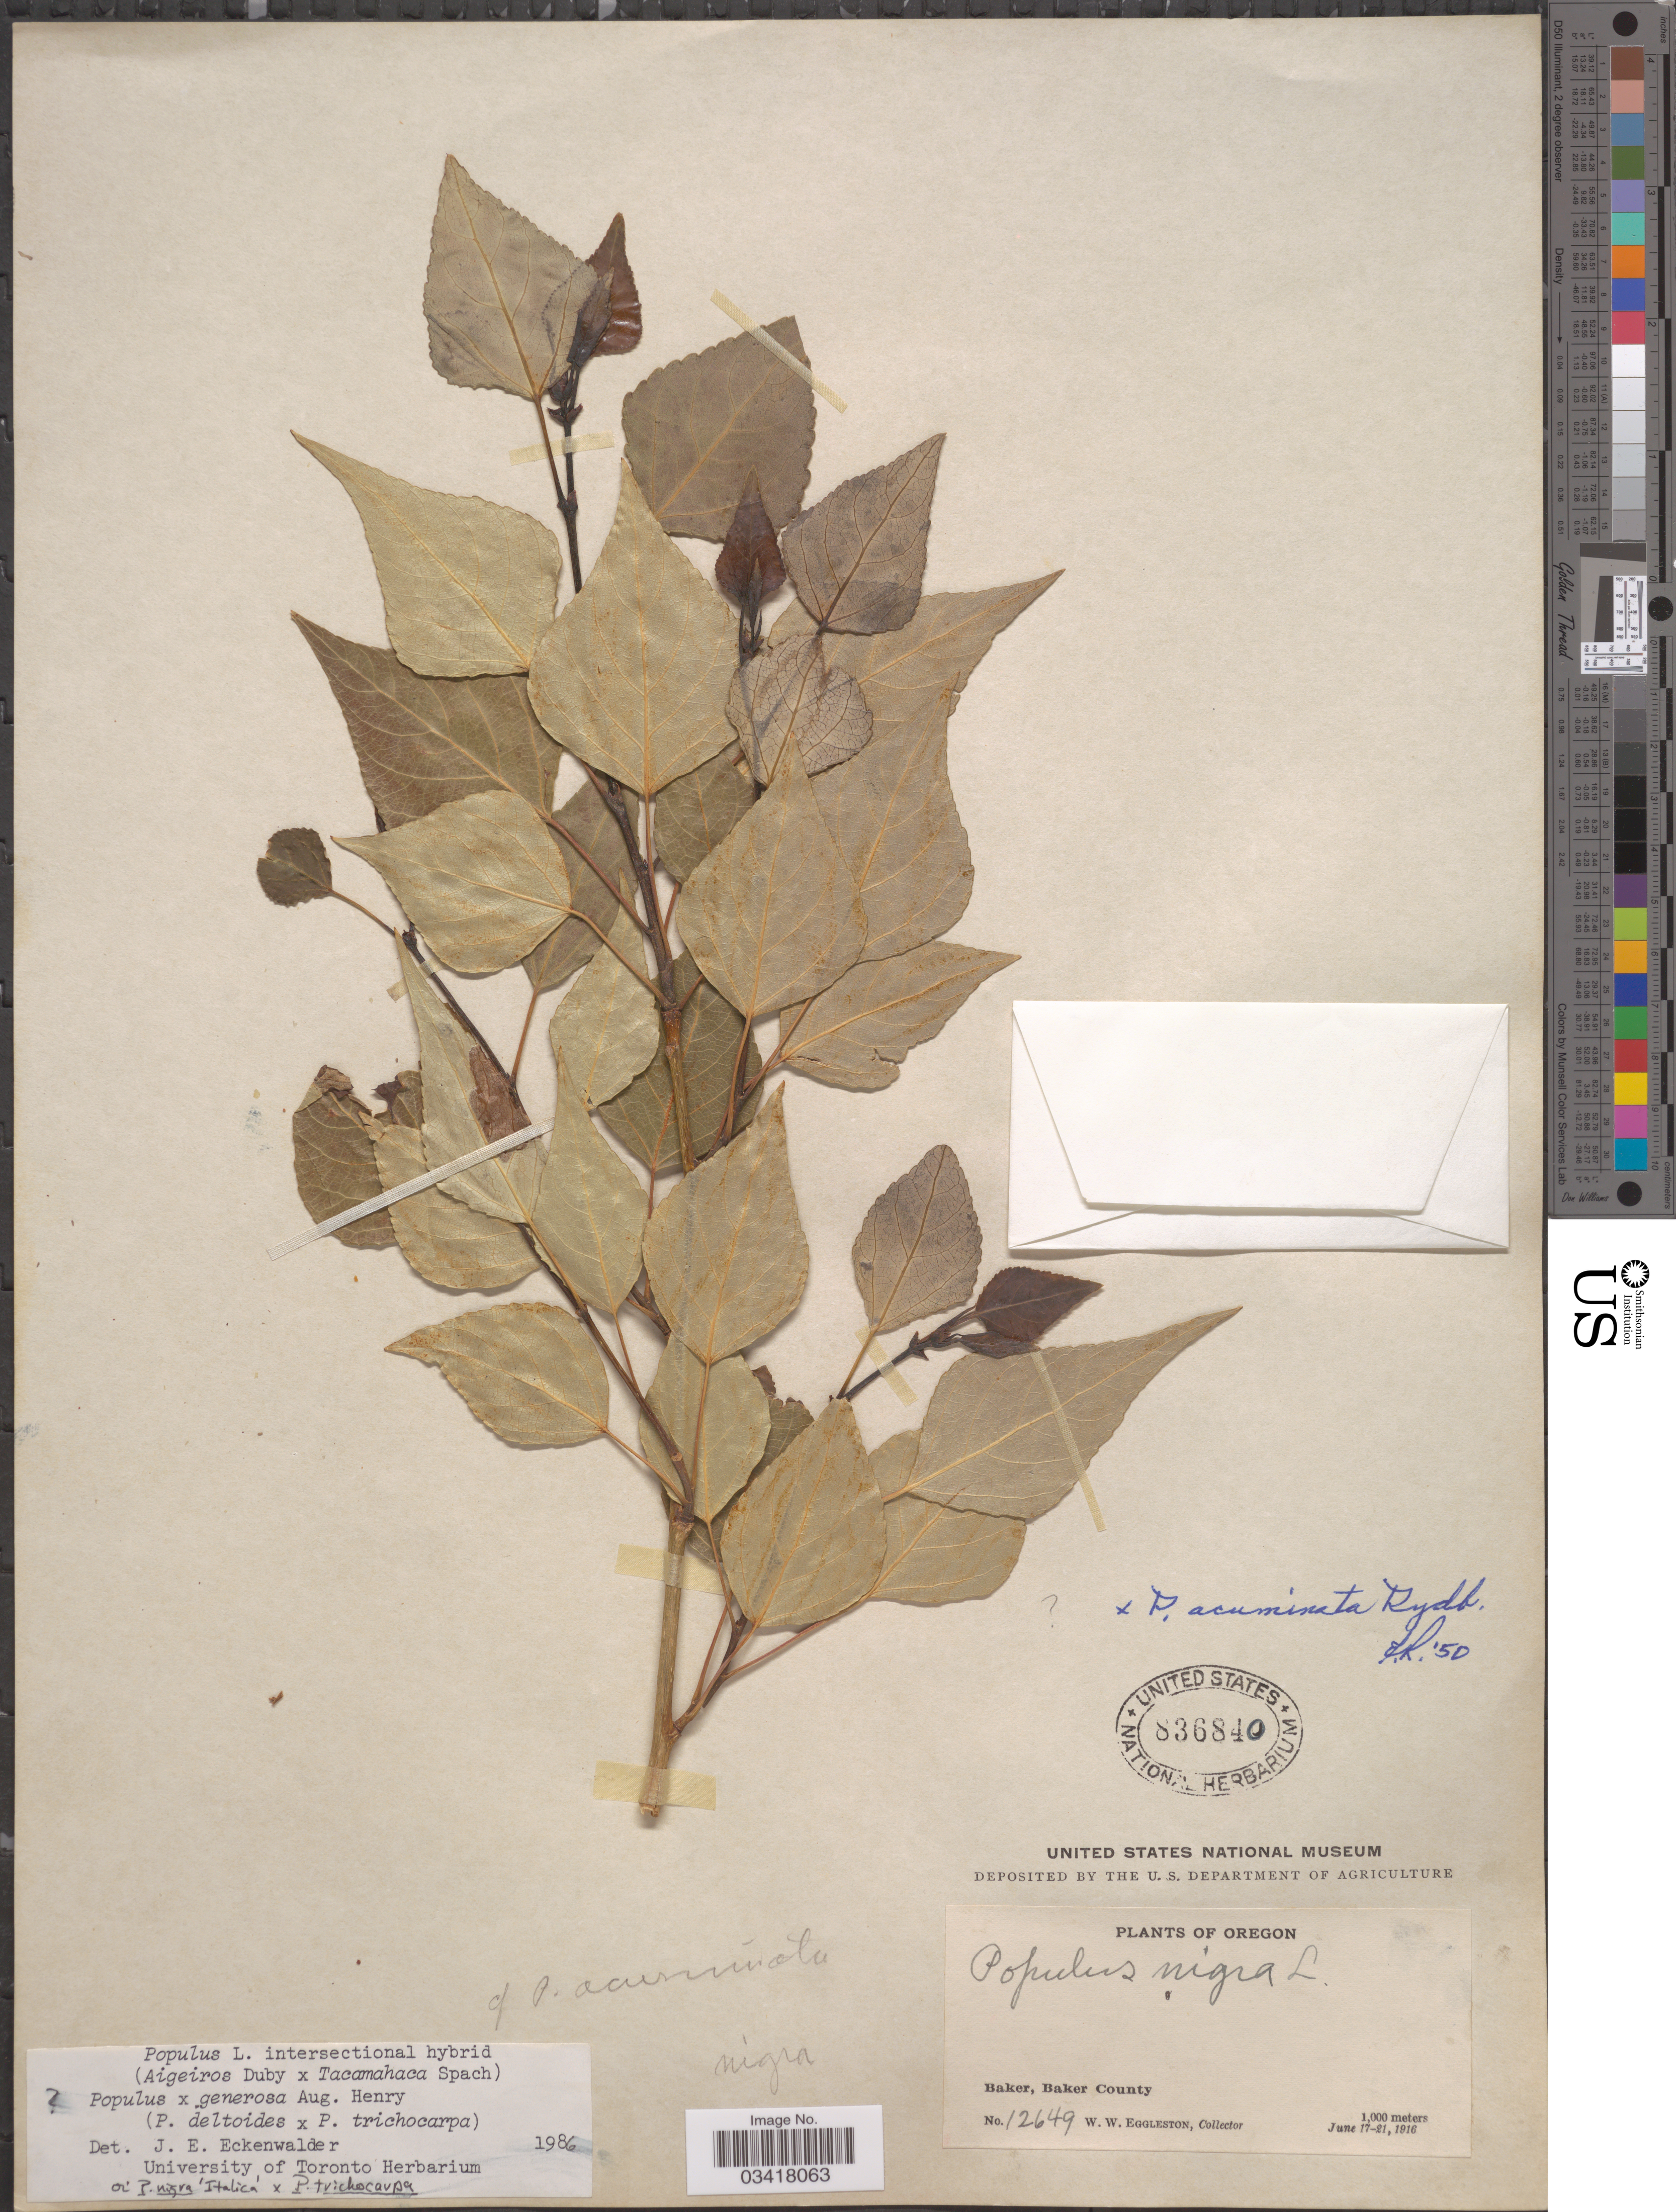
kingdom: Plantae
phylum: Tracheophyta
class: Magnoliopsida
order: Malpighiales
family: Salicaceae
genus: Populus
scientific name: Populus sp.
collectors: W. W. Eggleston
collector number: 12649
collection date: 1916-06-17/1916-06-21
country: United States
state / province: Oregon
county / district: Baker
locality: Baker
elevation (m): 1000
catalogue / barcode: US 836840